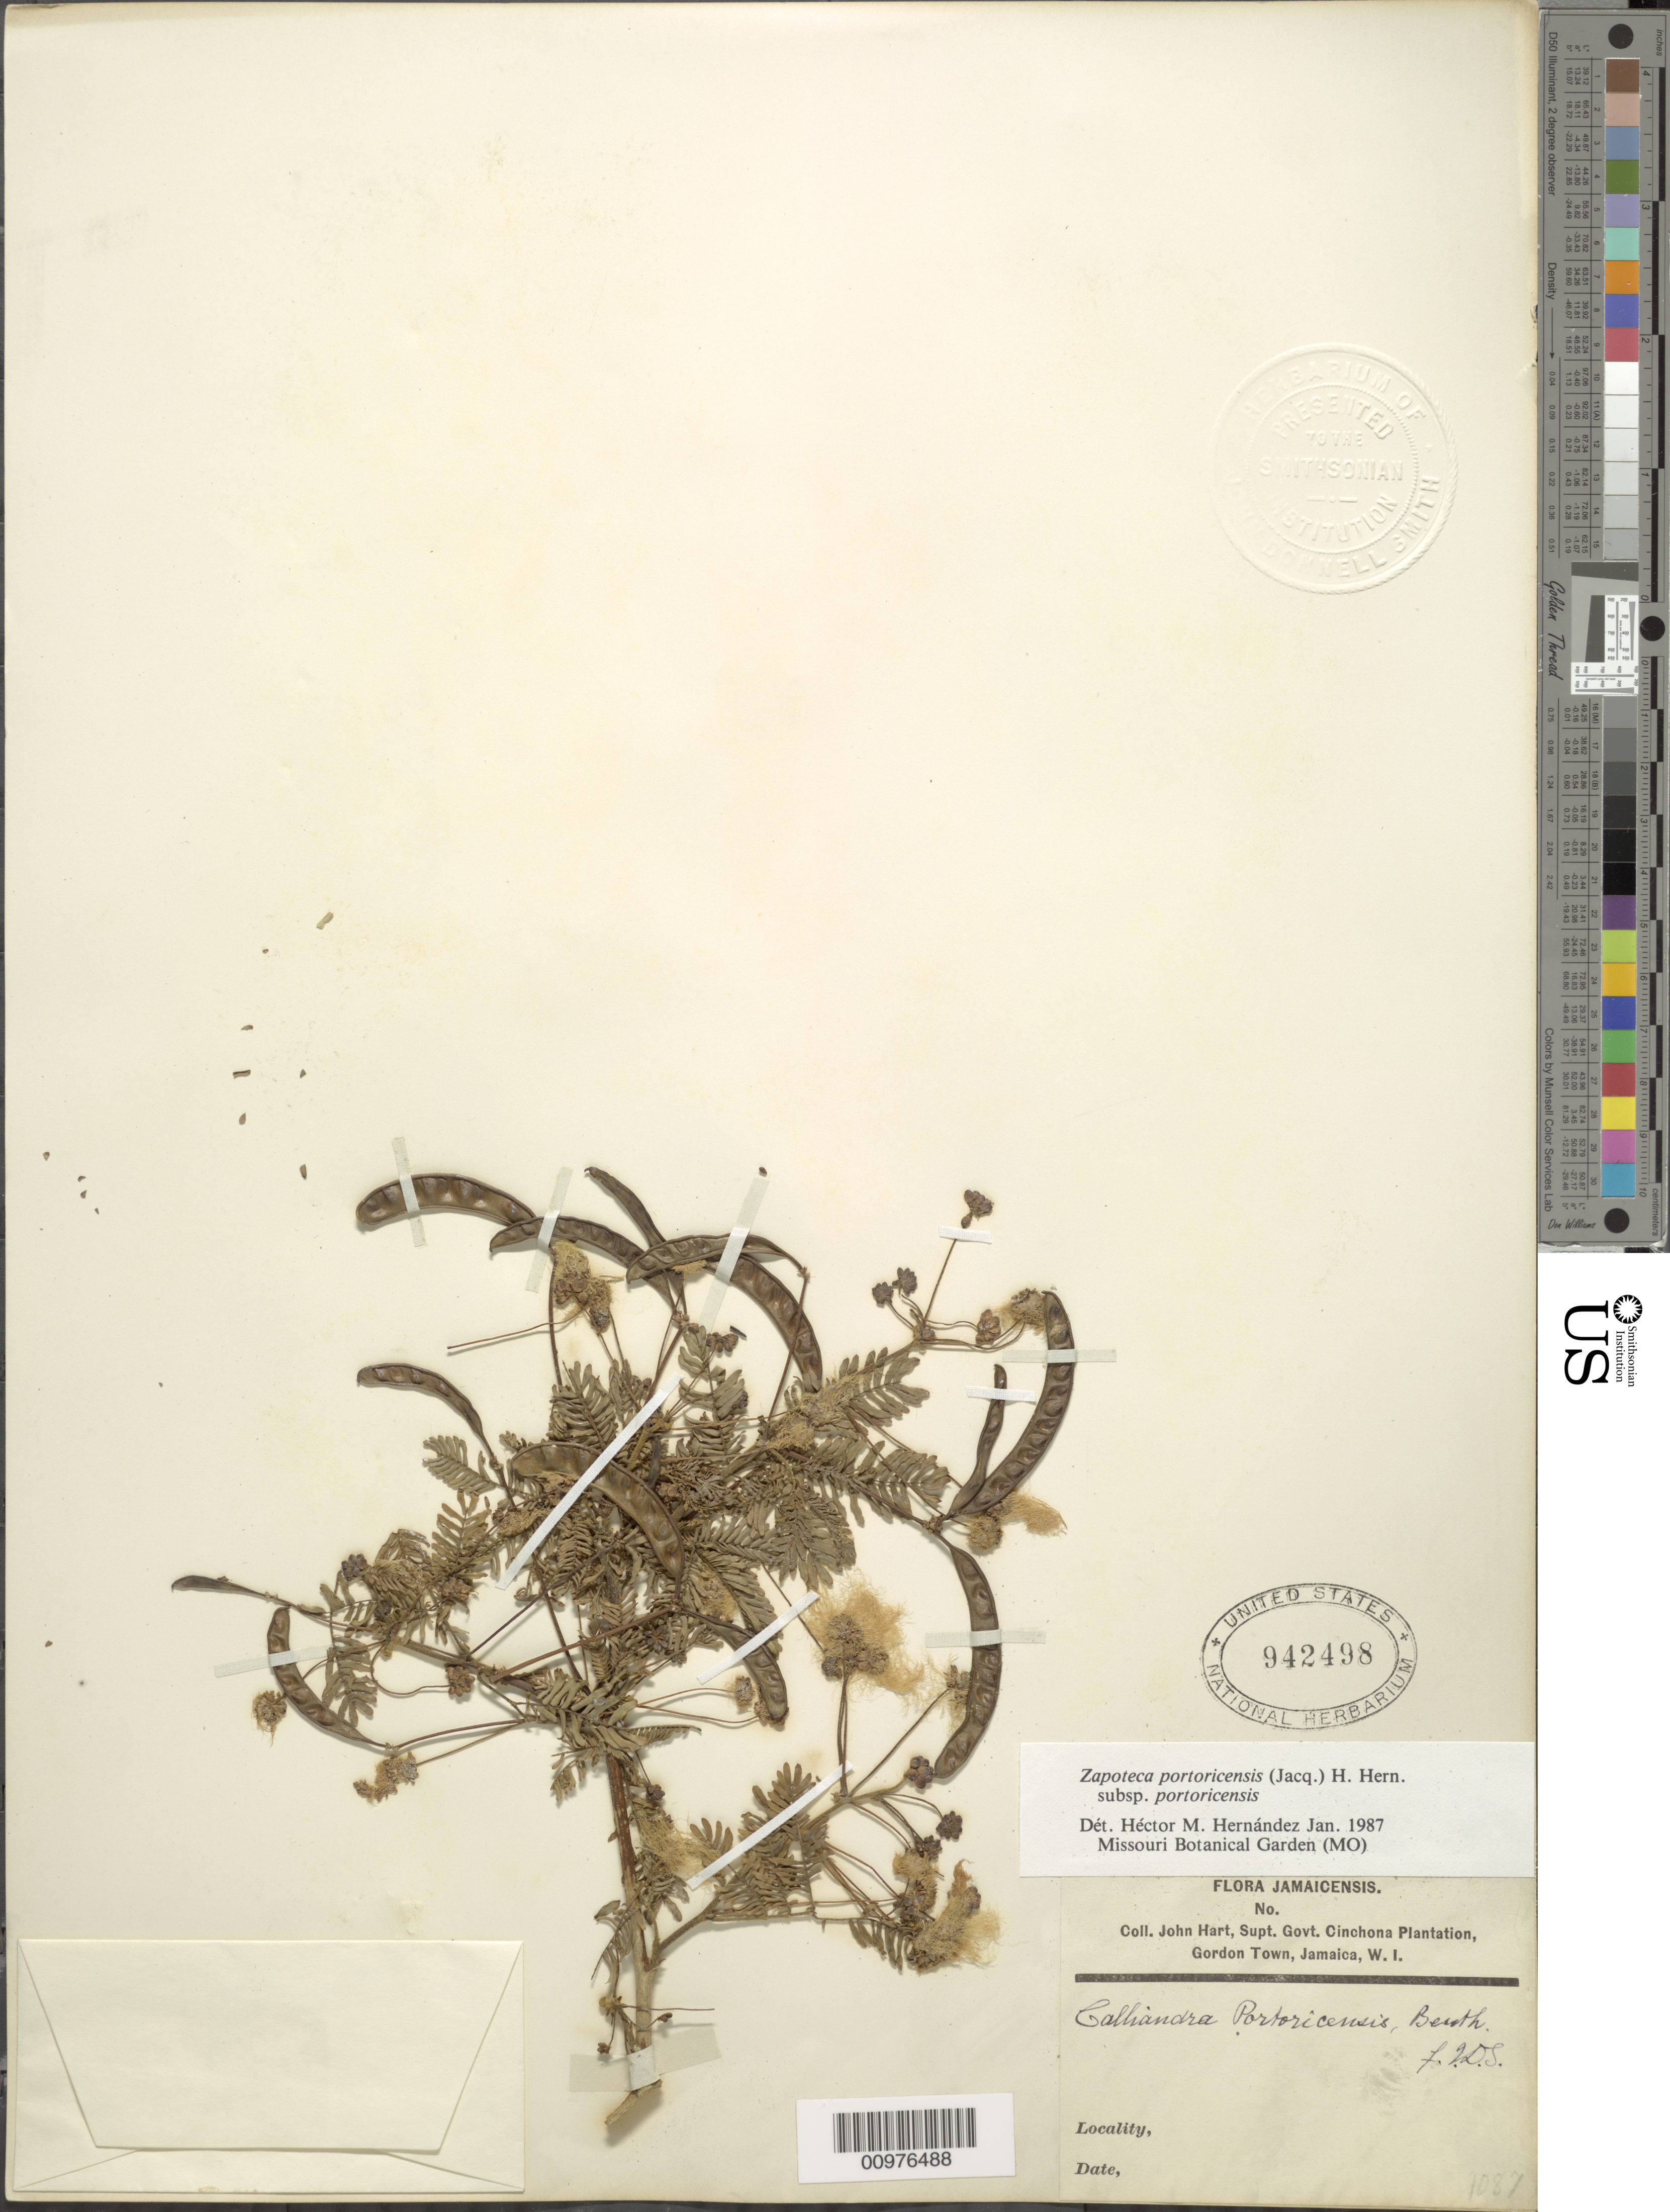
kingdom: Plantae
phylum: Tracheophyta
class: Magnoliopsida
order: Fabales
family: Fabaceae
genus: Zapoteca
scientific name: Zapoteca portoricensis subsp. portoricensis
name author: (Jacq.) H.M. Hern.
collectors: J. Hart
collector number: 1087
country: Jamaica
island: Jamaica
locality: Gordon Town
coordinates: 0 N, 0 E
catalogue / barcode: US 942498